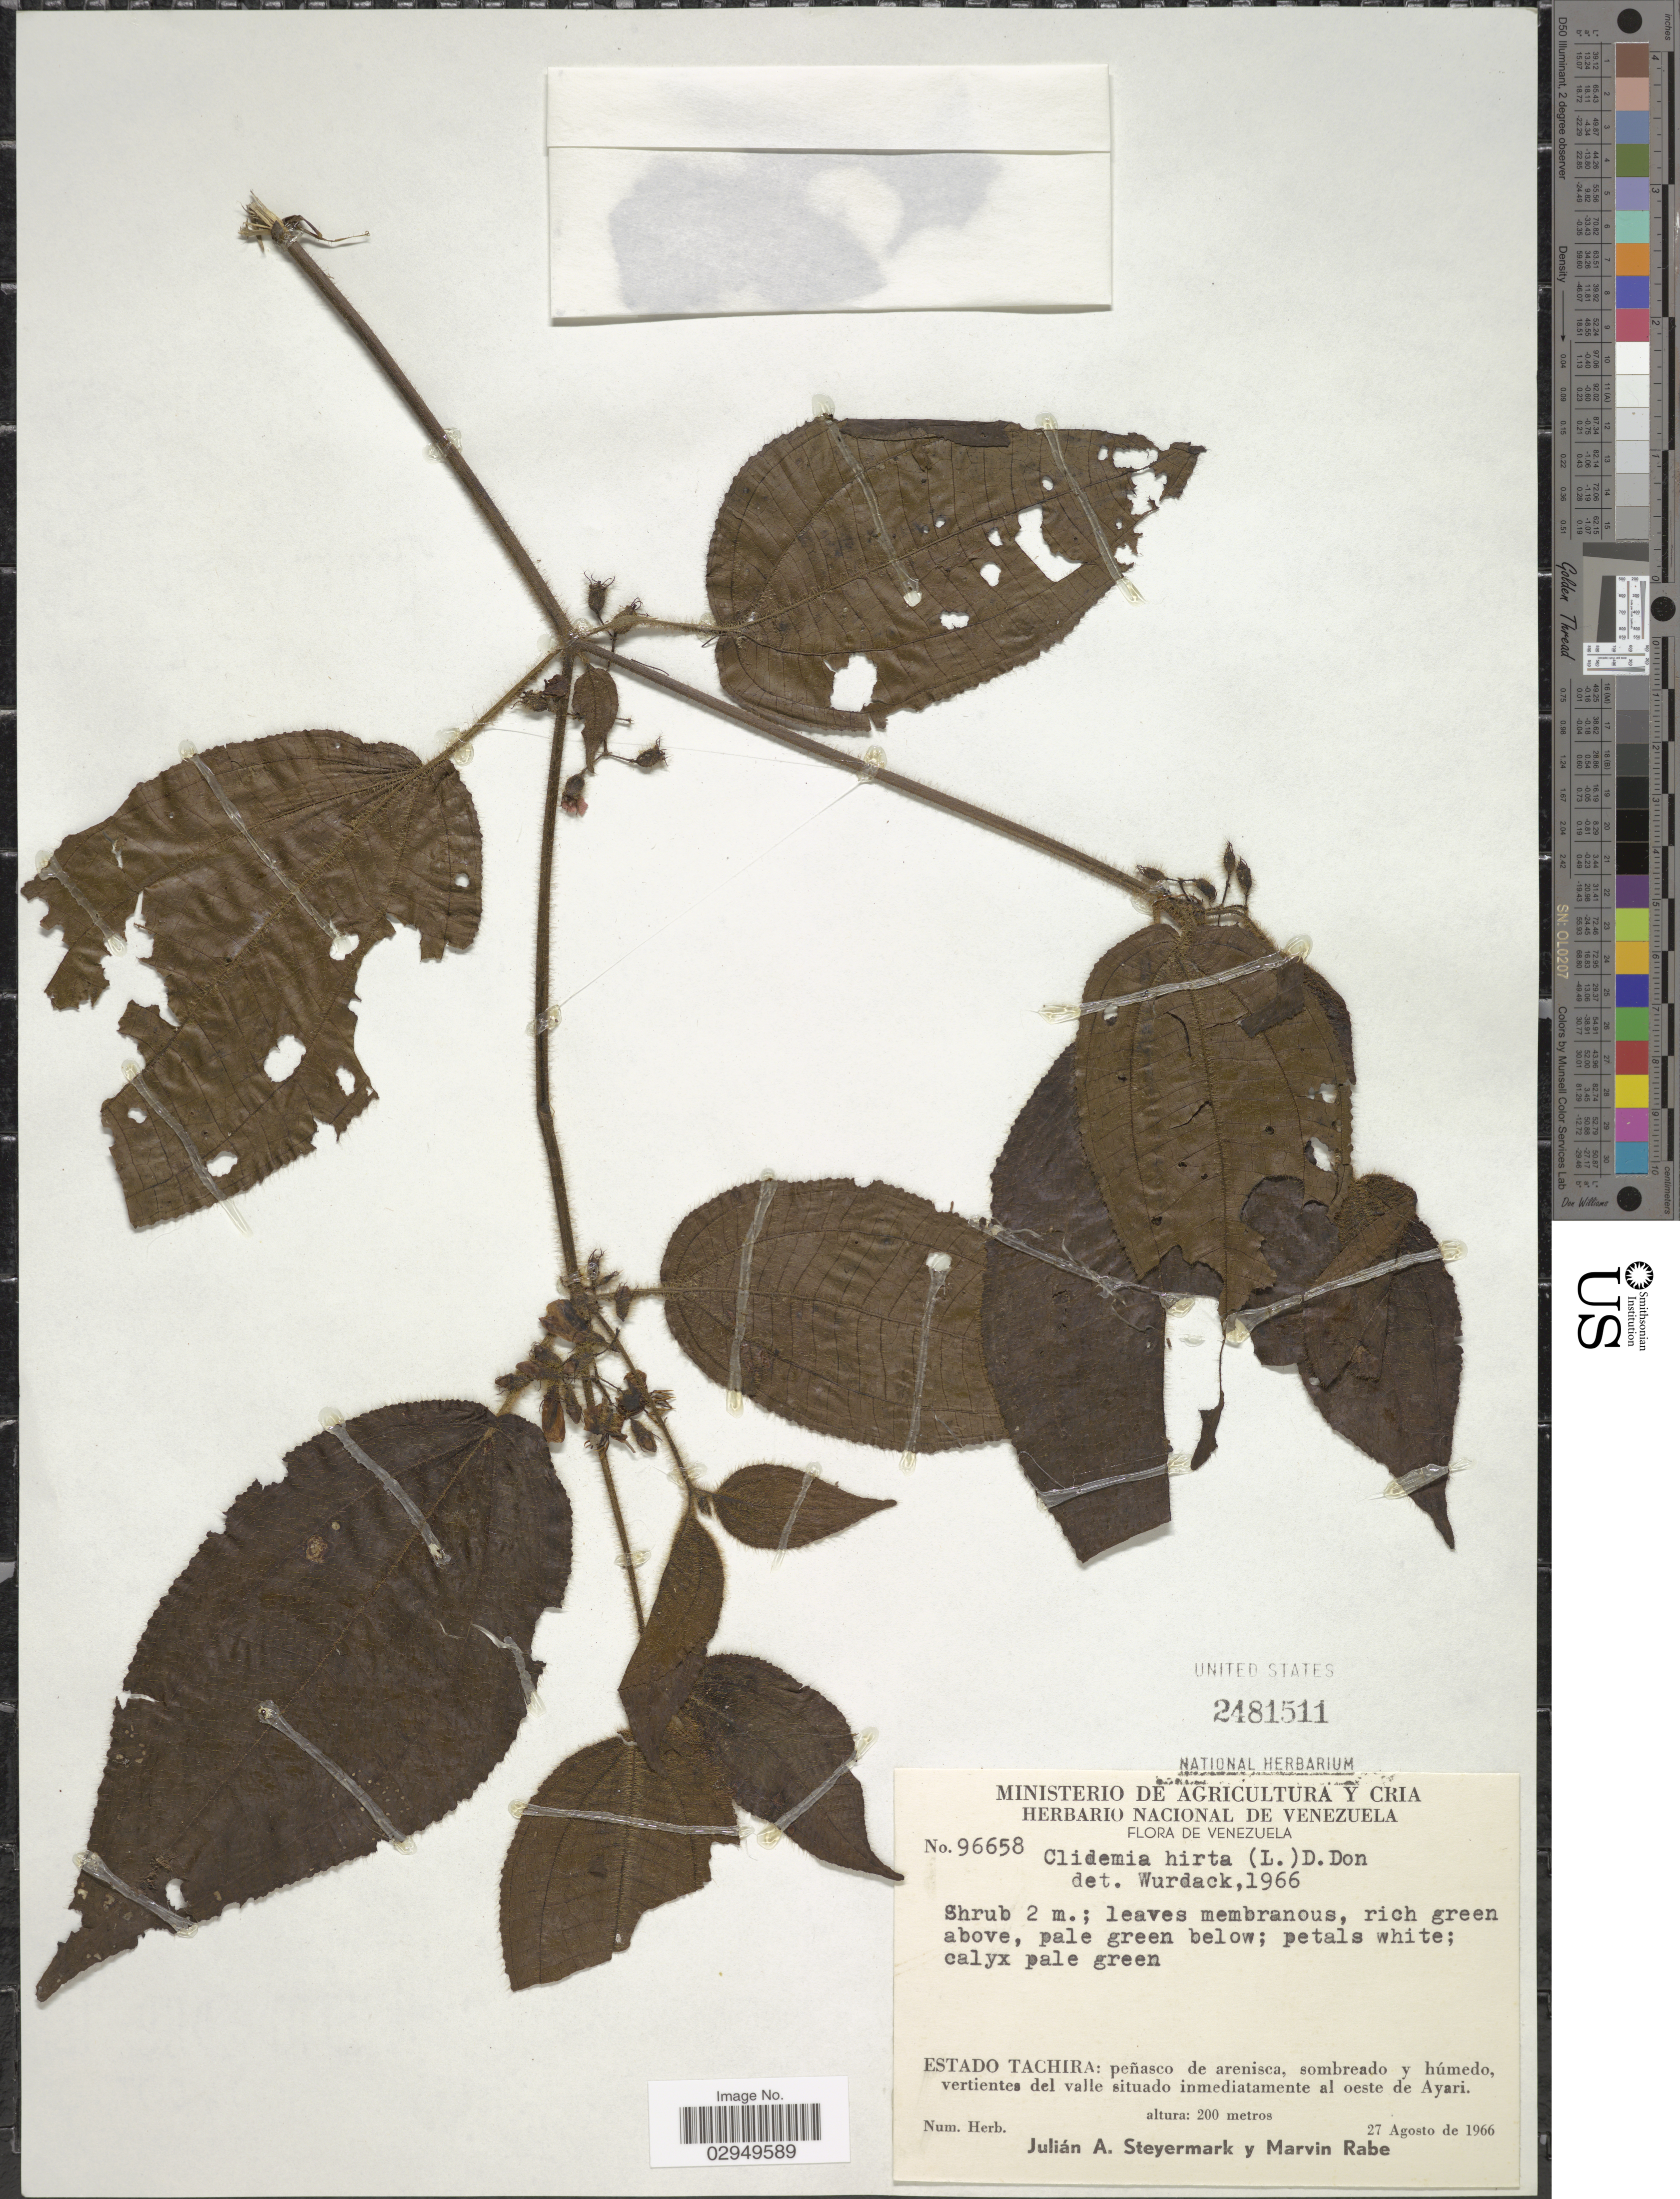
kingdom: Plantae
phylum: Tracheophyta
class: Magnoliopsida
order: Myrtales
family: Melastomataceae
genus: Clidemia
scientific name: Clidemia hirta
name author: (L.) D. Don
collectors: J. Steyermark & M. Rabe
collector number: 96658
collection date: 1966-08-27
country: Venezuela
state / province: Tachira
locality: Peñasco de arenisca, sombreado y húmedo, vertientes del valle situado inmediatamente al oeste de Ayari.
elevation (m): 200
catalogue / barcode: US 2481511